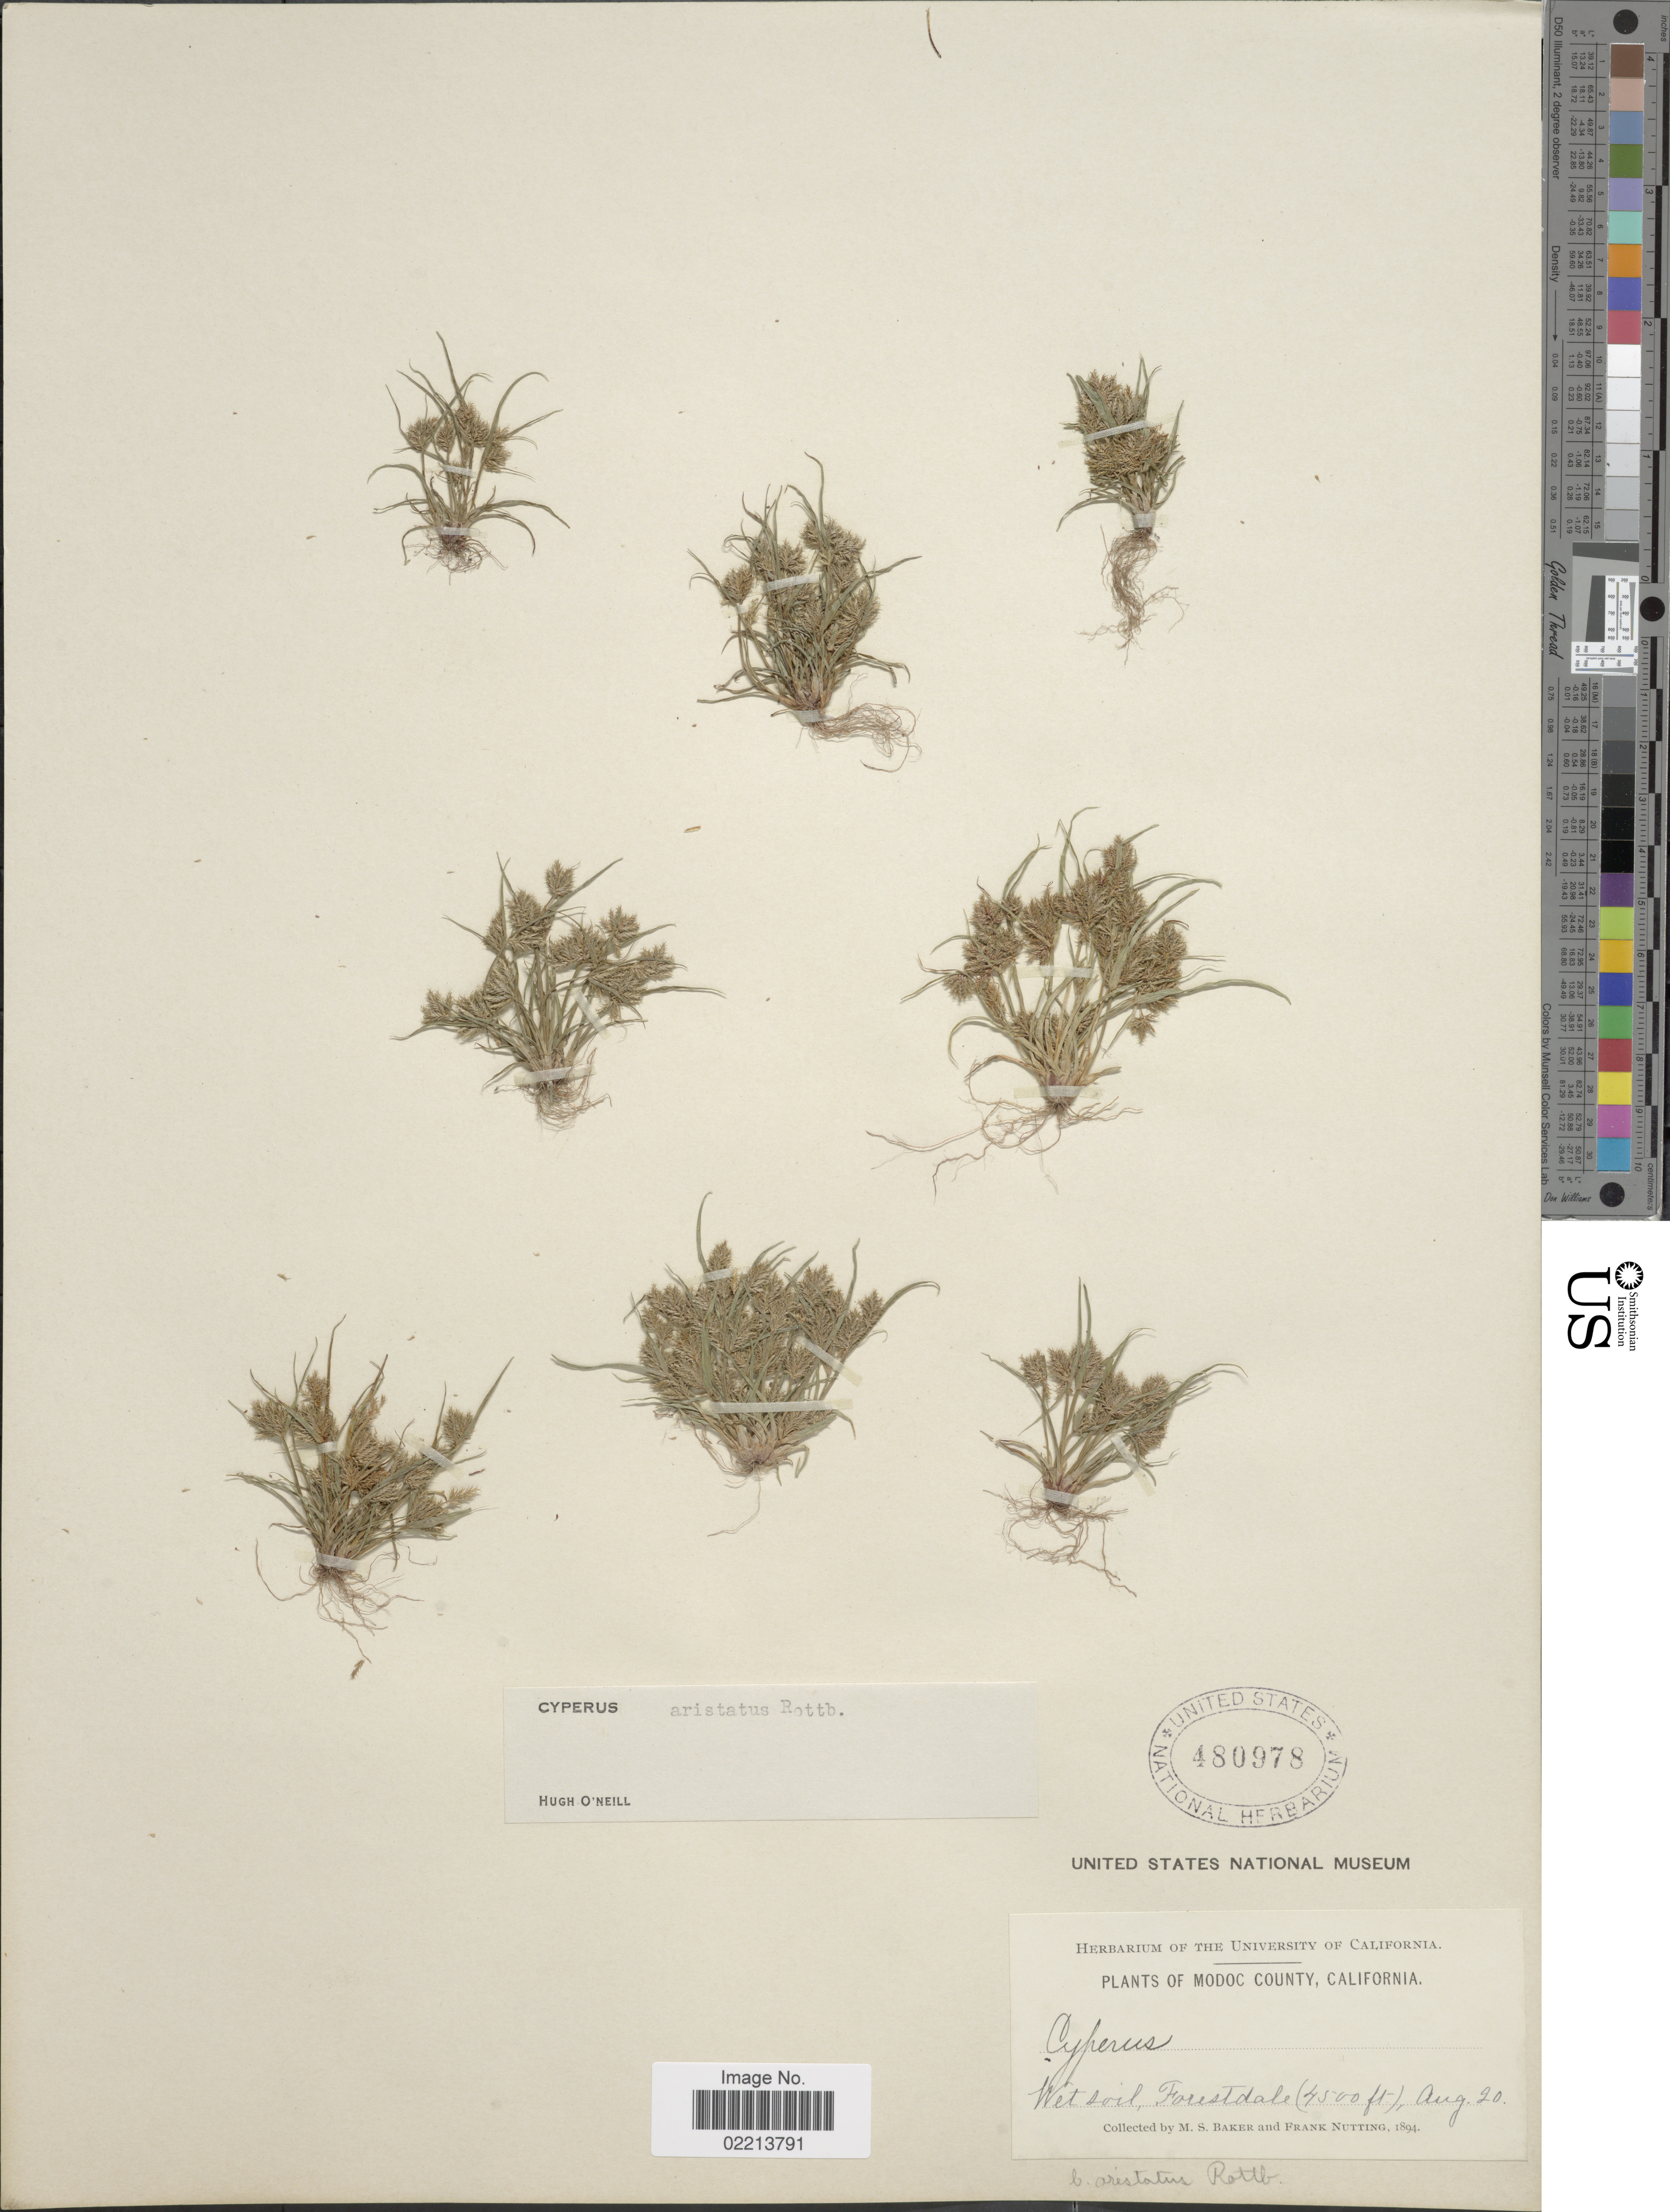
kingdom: Plantae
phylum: Tracheophyta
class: Liliopsida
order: Poales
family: Cyperaceae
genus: Cyperus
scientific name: Cyperus squarrosus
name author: L.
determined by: Strong, Mark T., (BOT), Smithsonian Institution - National Museum of Natural History (UNITED STATES)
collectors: M. S. Baker & F. Nutting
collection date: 1894-08-20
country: United States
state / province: California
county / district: Modoc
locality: Modoc County, wet soil, Forestdale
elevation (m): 1372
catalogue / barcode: US 480978